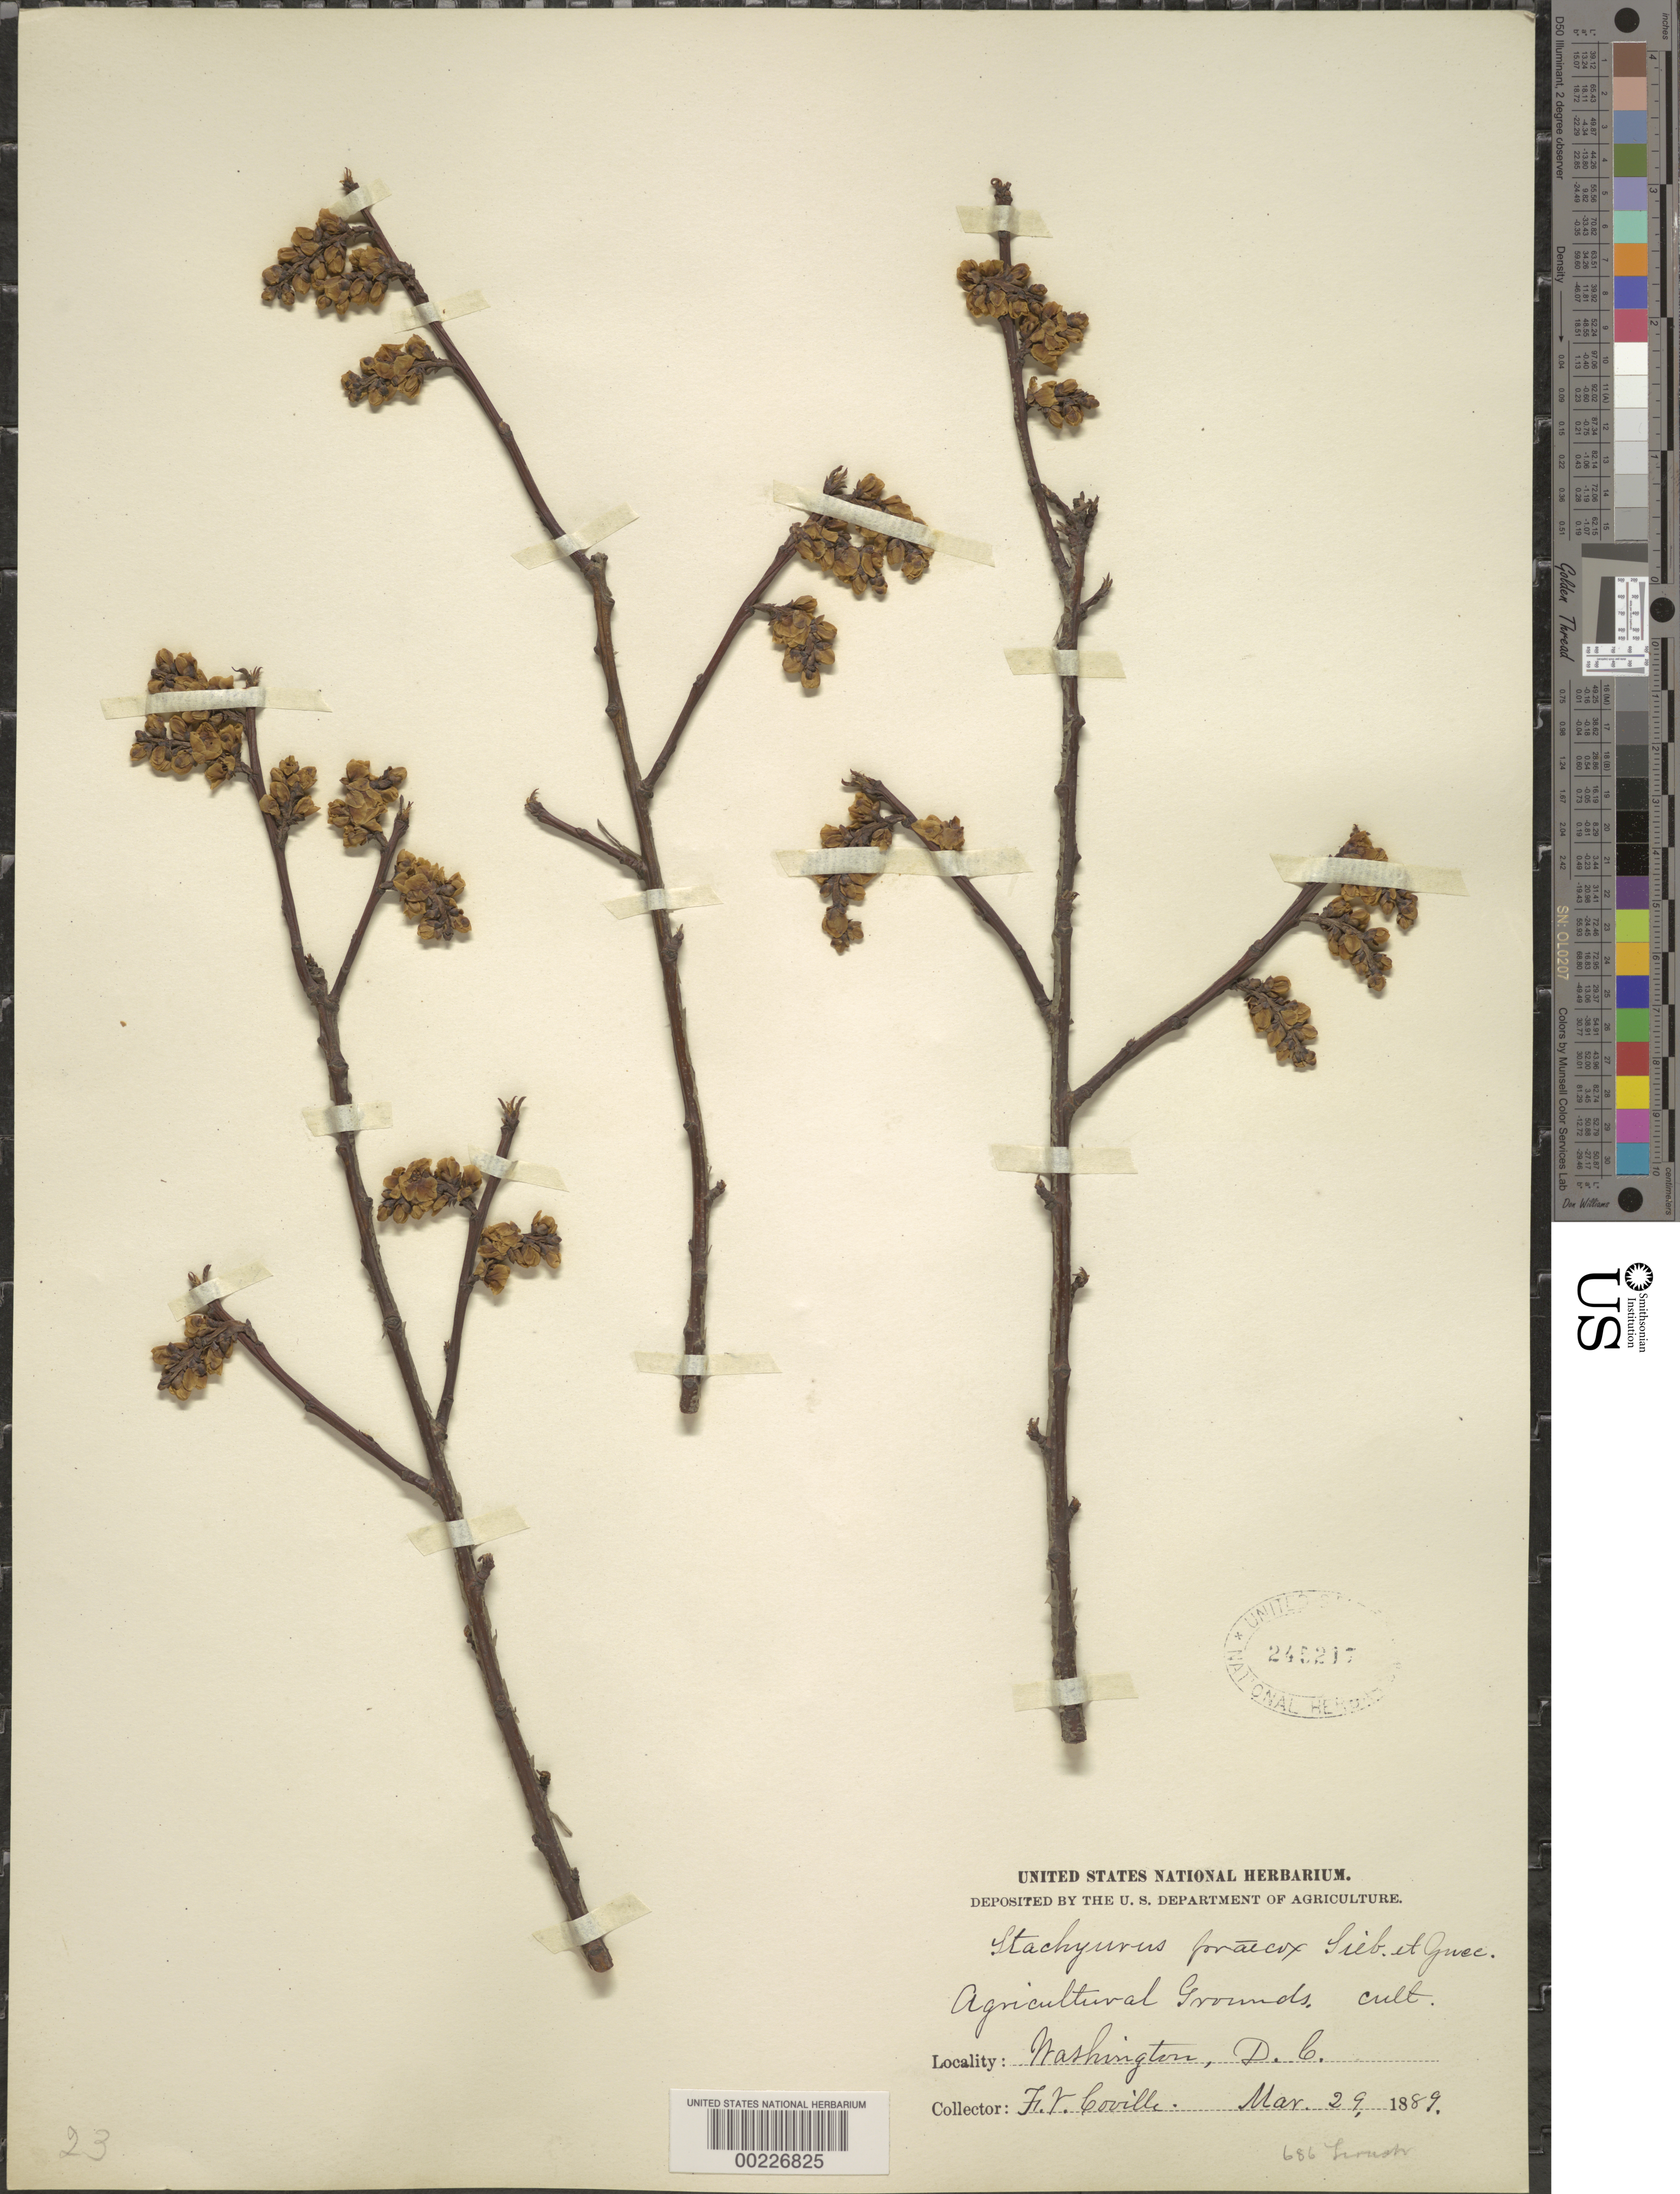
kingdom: Plantae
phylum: Tracheophyta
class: Magnoliopsida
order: Crossosomatales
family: Stachyuraceae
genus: Stachyurus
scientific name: Stachyurus praecox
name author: Siebold & Zucc.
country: Japan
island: Honshu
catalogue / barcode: US 245217